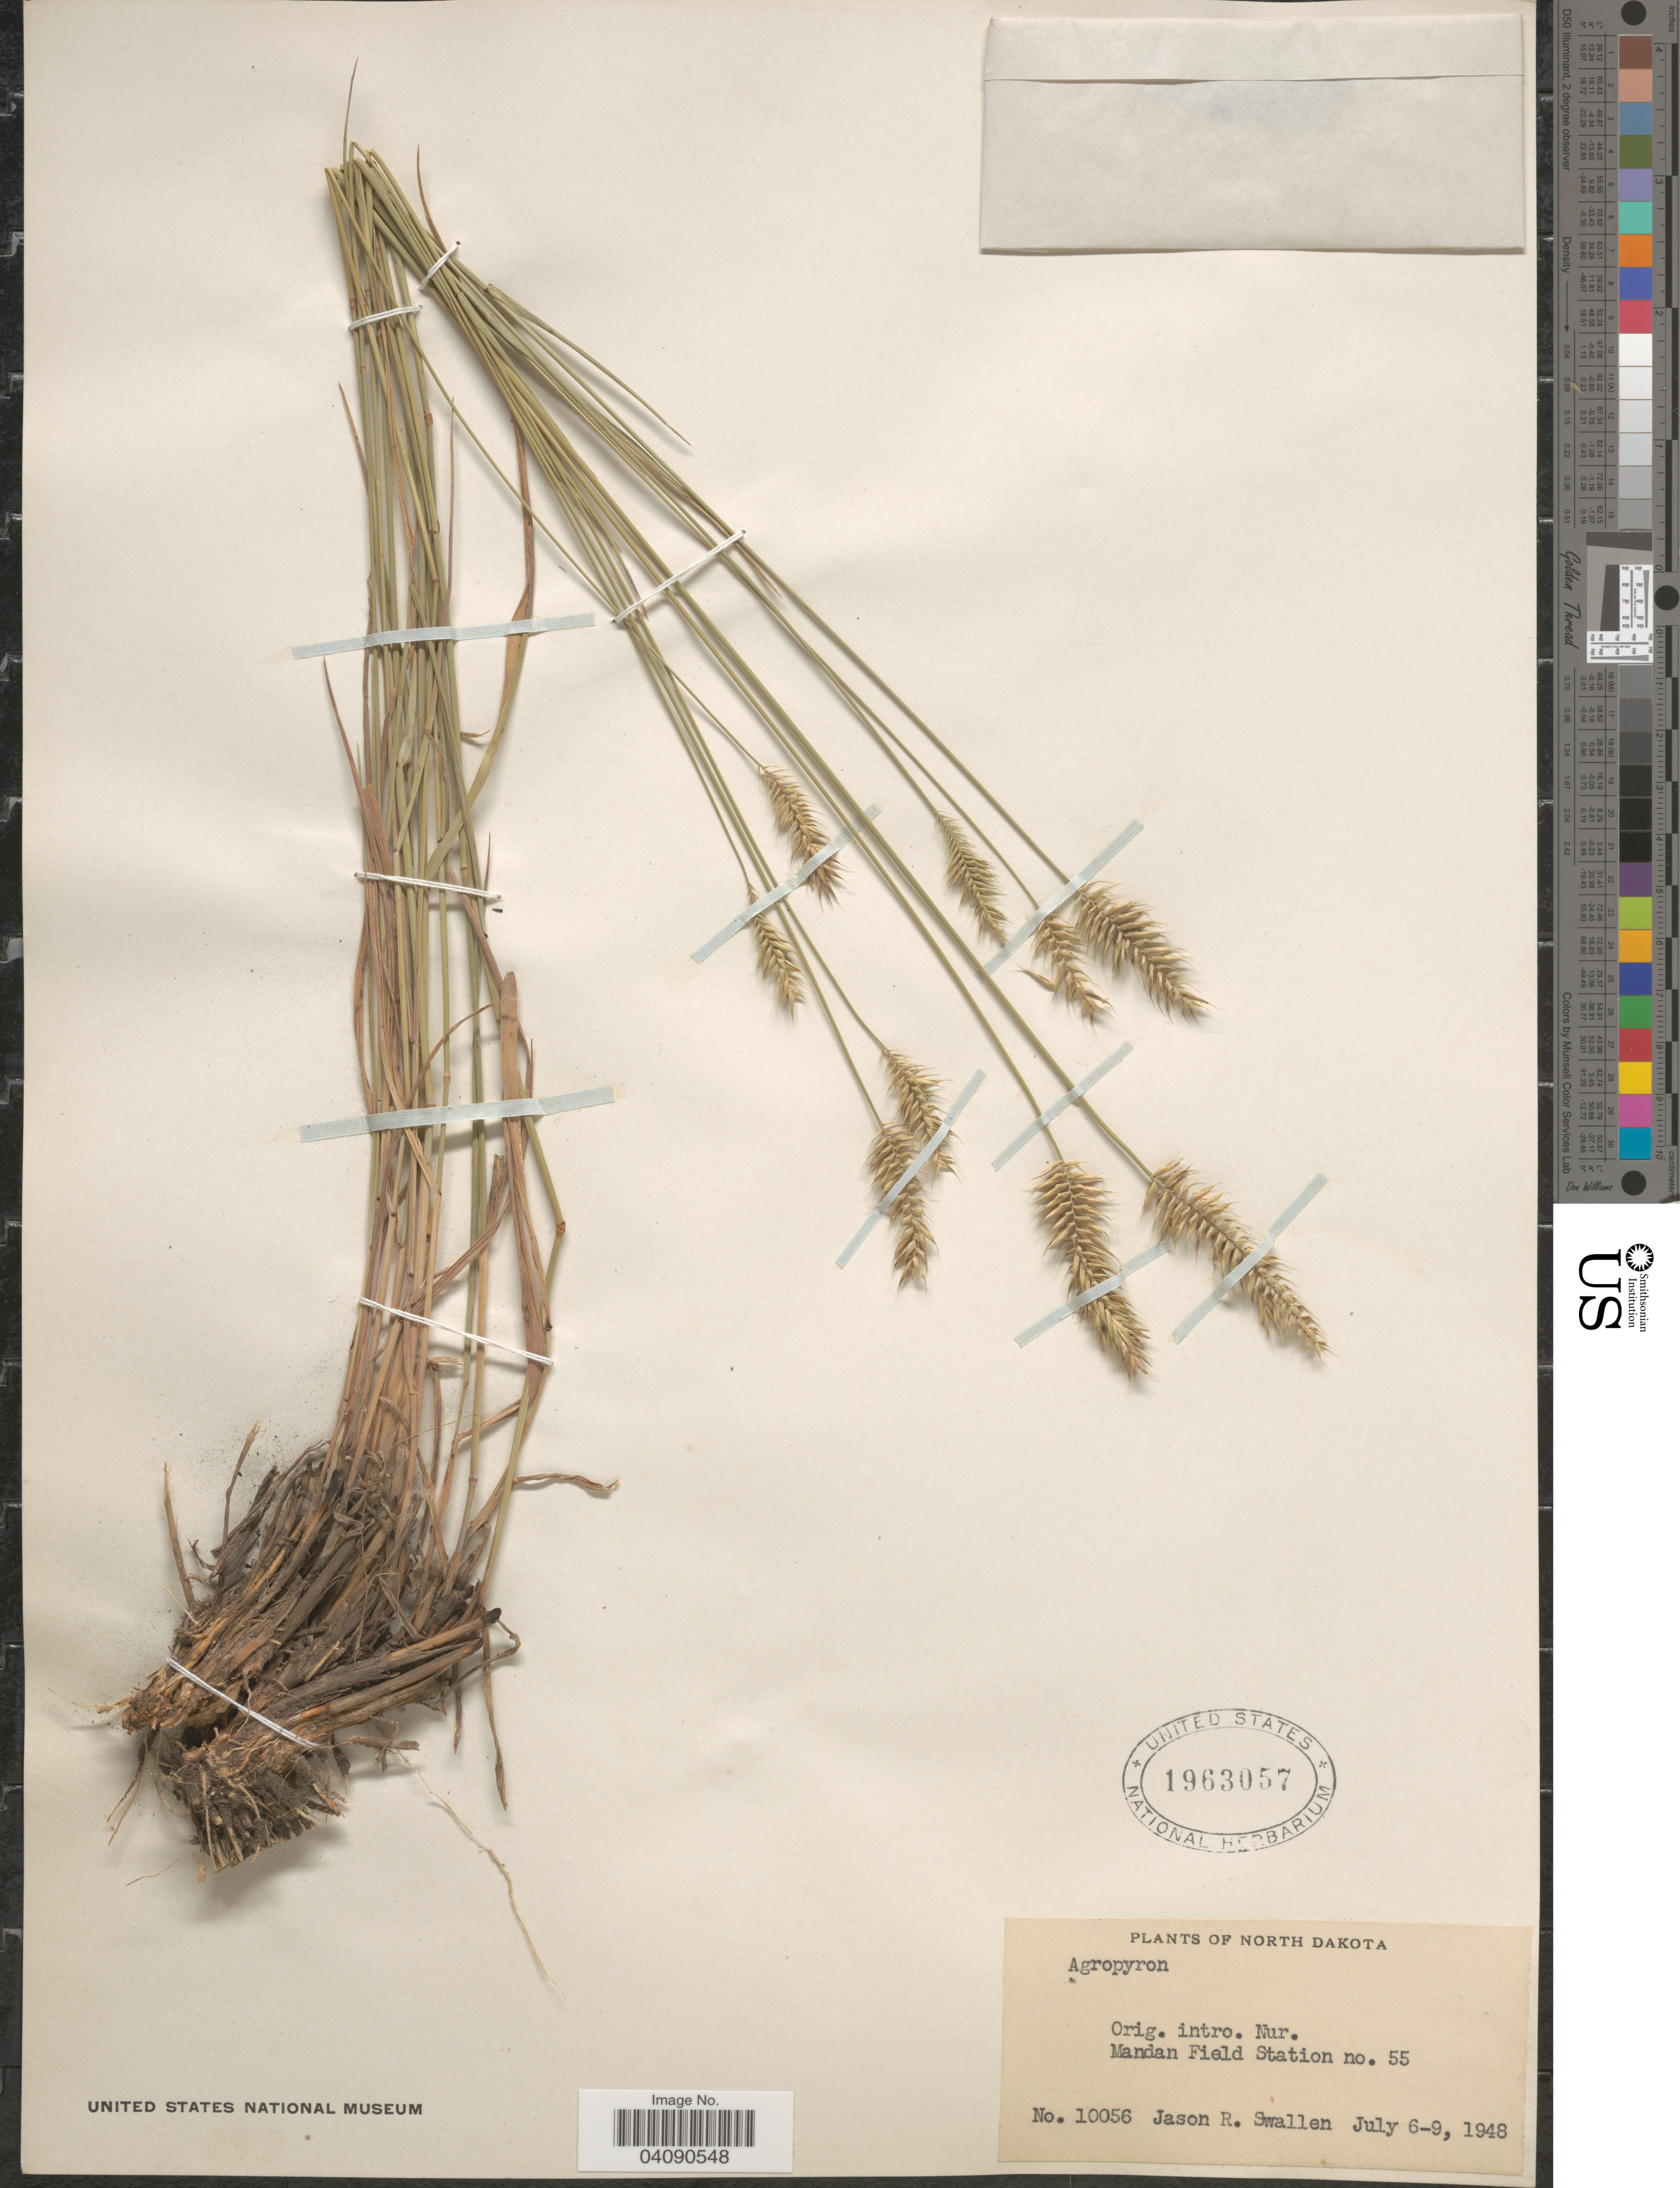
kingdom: Plantae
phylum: Tracheophyta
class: Liliopsida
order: Poales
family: Poaceae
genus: Agropyron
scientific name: Agropyron sp.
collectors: J. R. Swallen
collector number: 10056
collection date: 1948-07-06/1948-07-09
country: United States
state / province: North Dakota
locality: Mandan Field Station no. 55.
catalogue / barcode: US 1963057